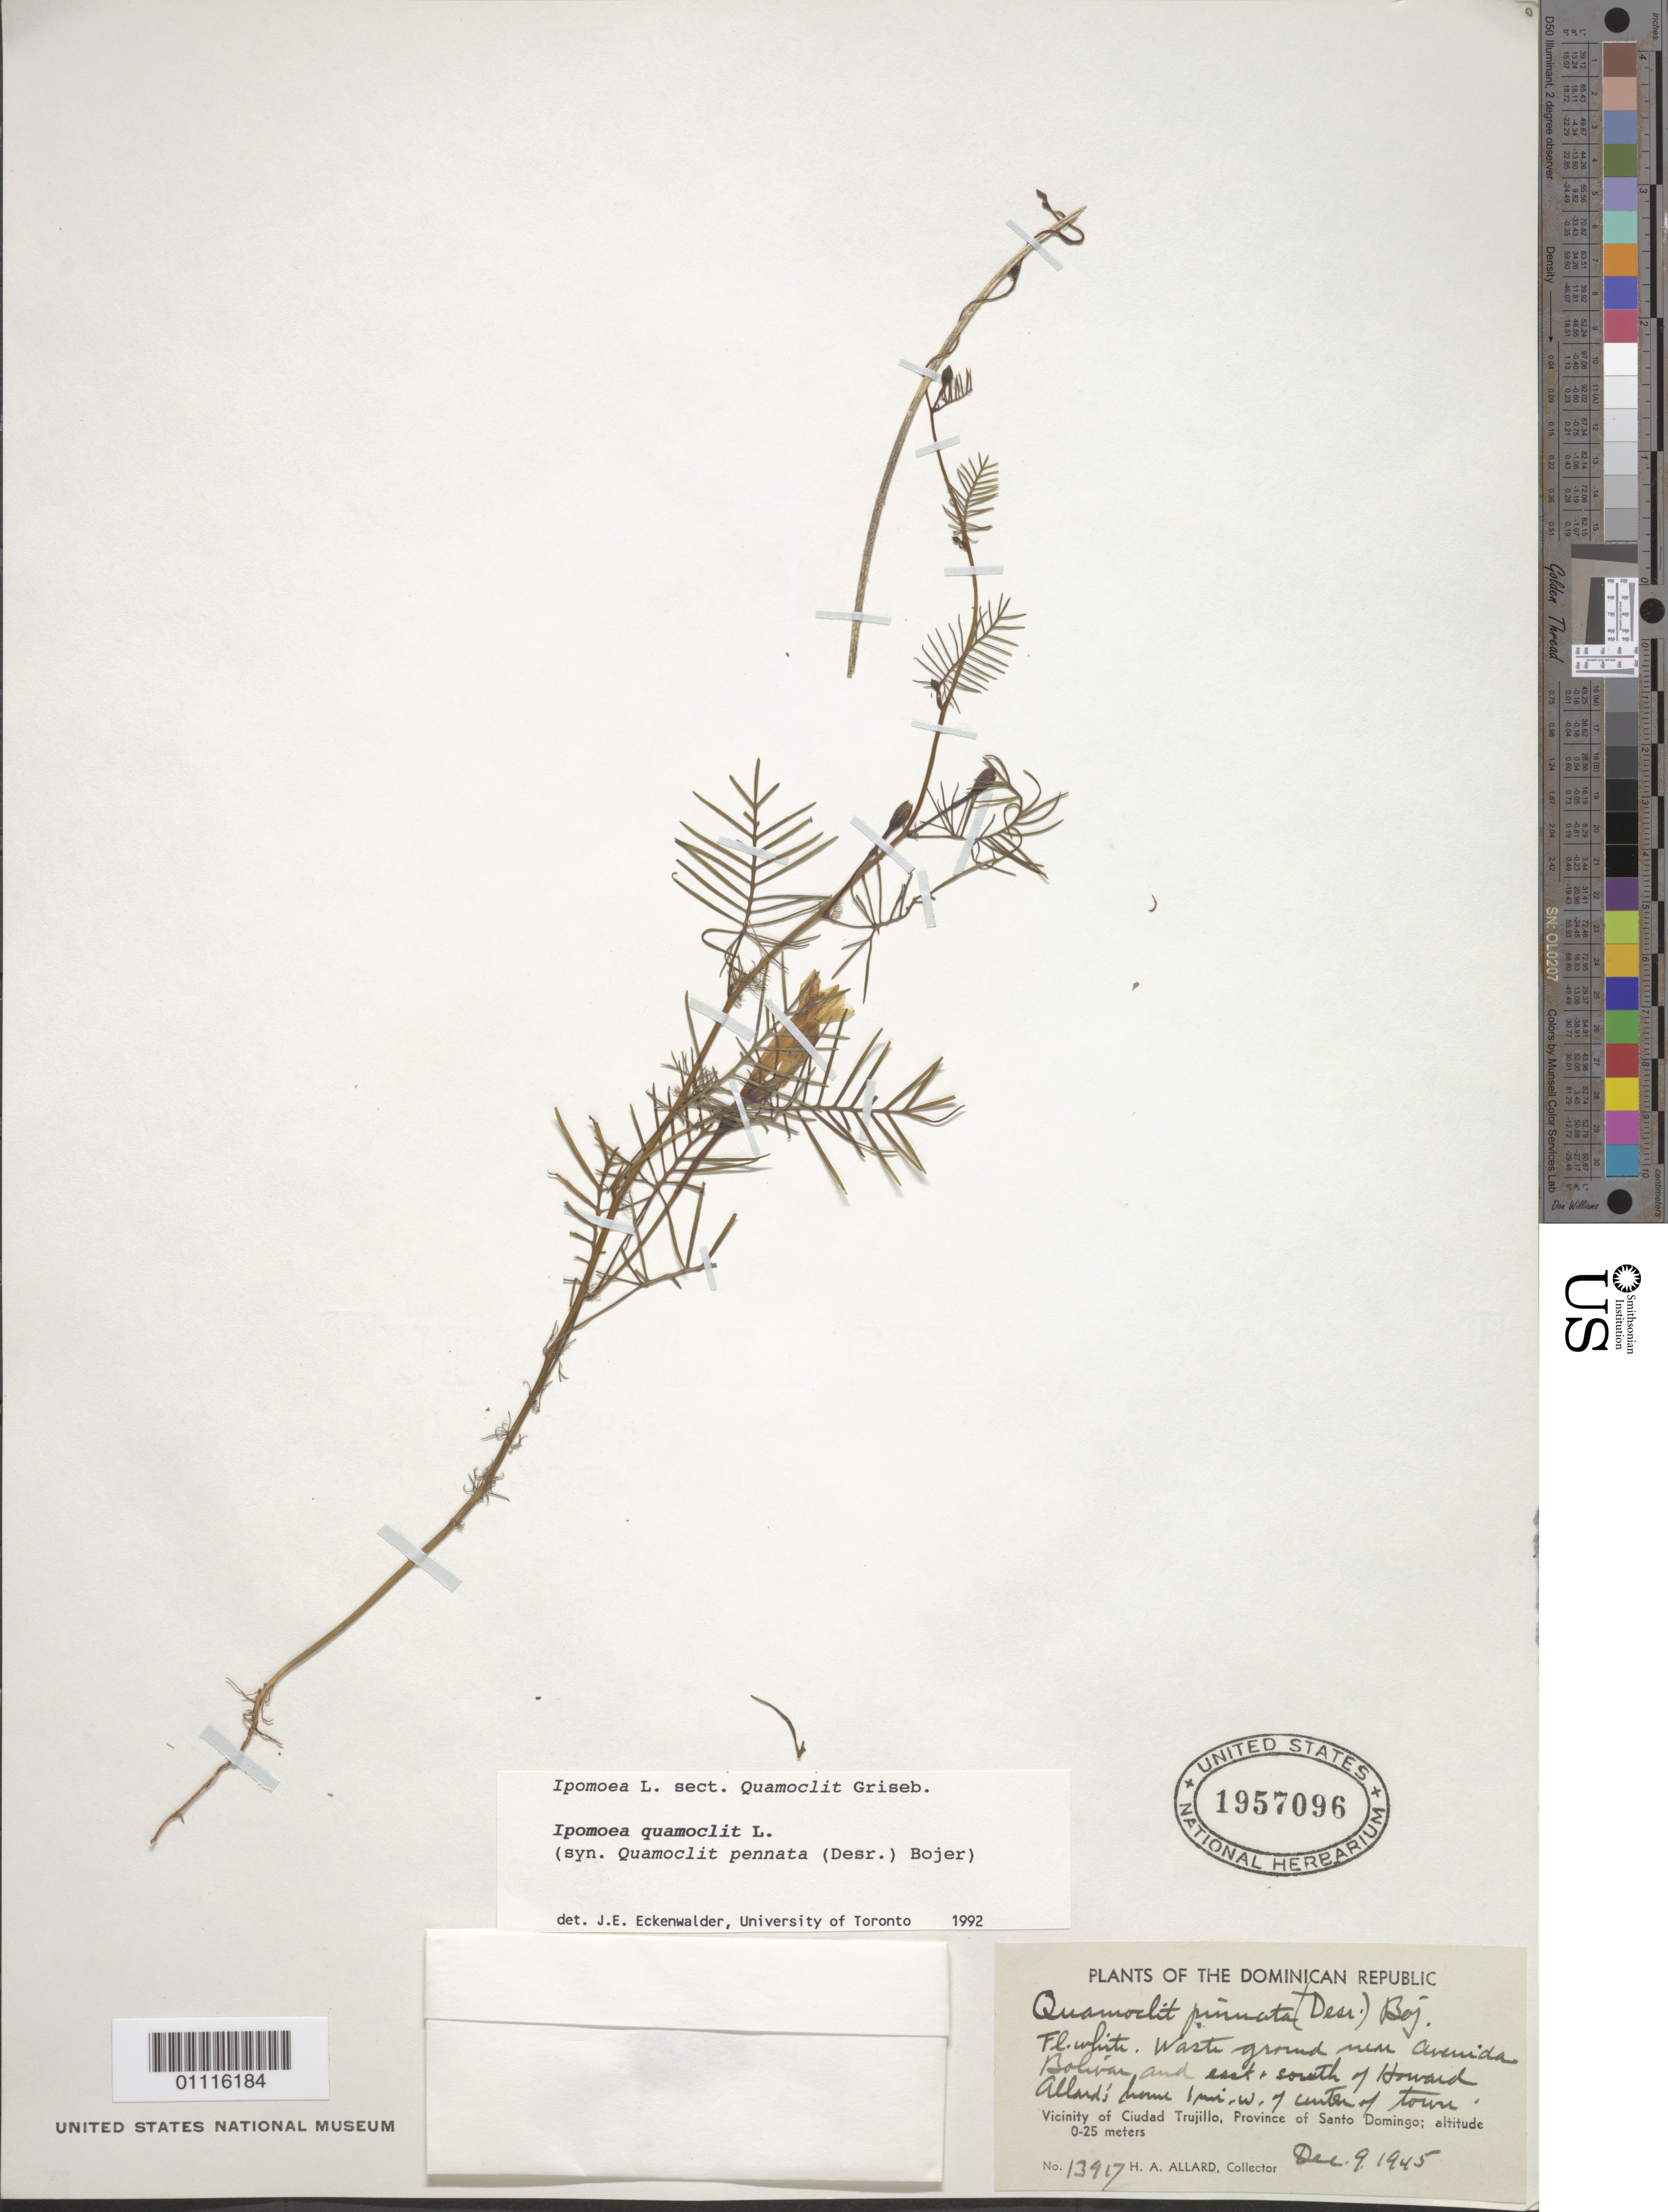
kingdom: Plantae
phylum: Tracheophyta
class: Magnoliopsida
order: Solanales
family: Convolvulaceae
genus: Ipomoea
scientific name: Ipomoea quamoclit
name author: L.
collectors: H. A. Allard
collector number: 13917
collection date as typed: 09 Dec 1945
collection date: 1945-12-09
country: Dominican Republic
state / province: Santo Domingo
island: Hispaniola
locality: Vicinity of Ciudad Trujilo, Province of Santo Domingo.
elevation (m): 0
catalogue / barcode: US 1957096